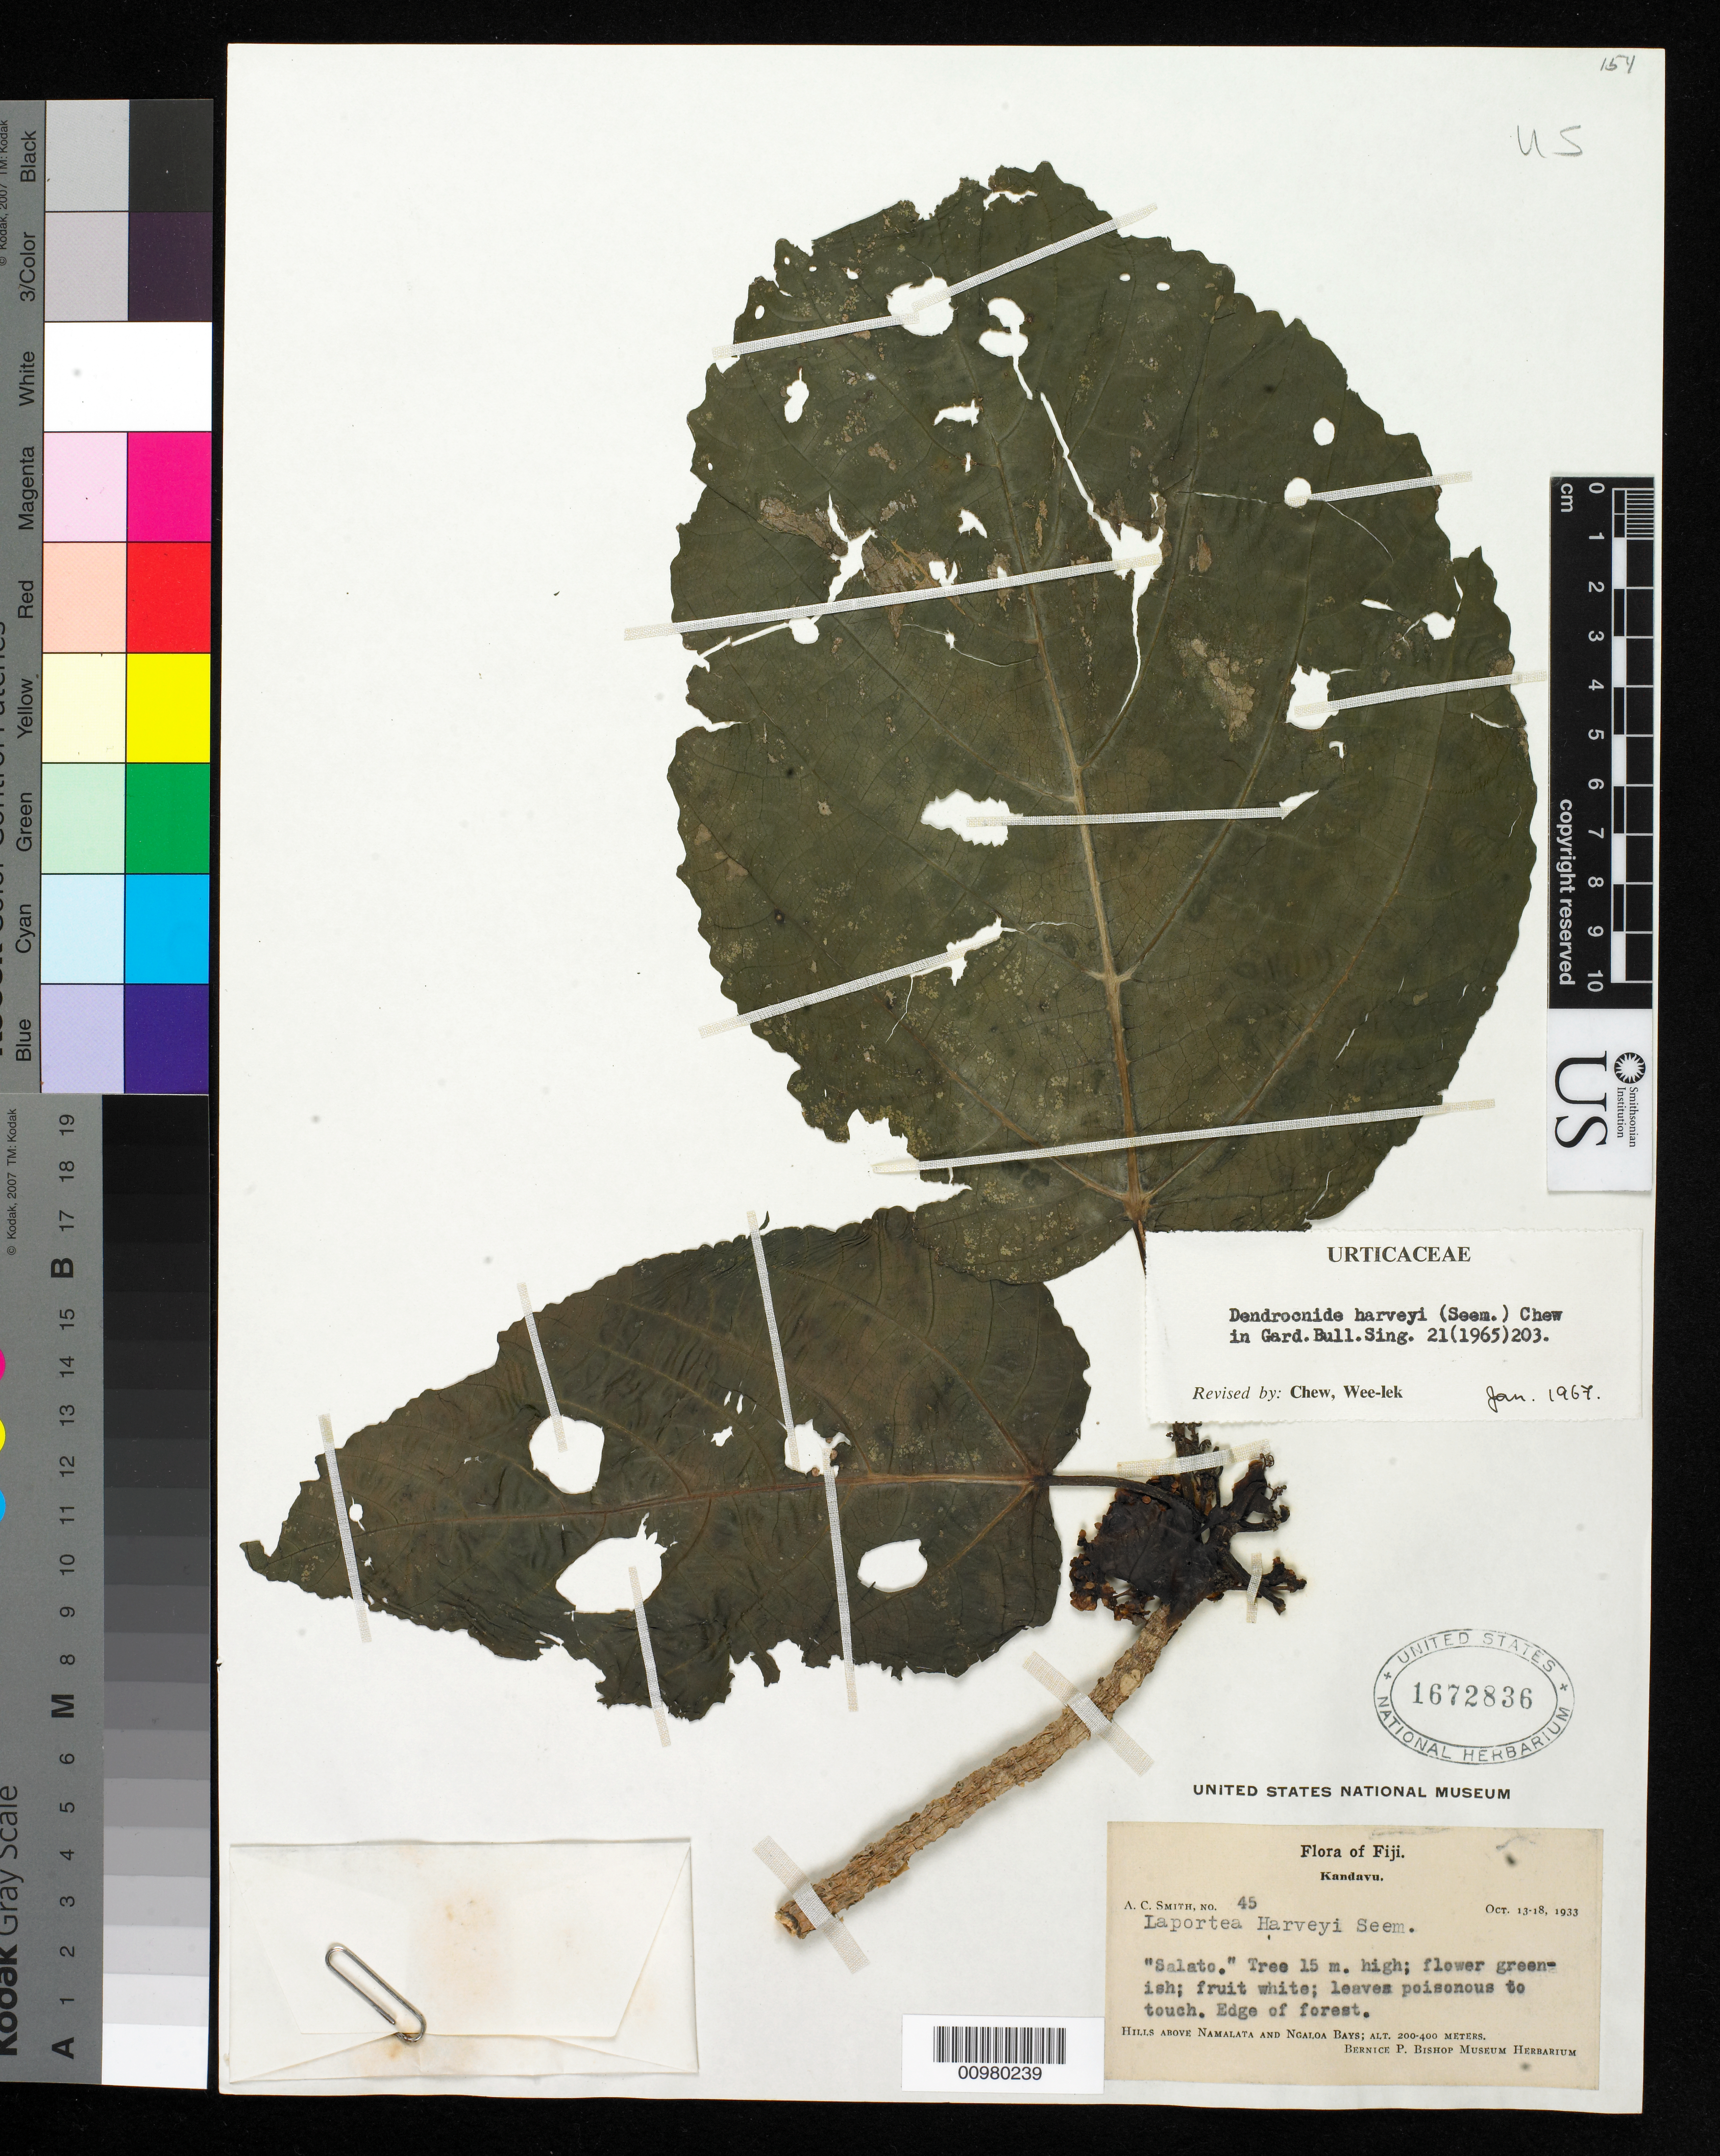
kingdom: Plantae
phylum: Tracheophyta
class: Magnoliopsida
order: Rosales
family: Urticaceae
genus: Dendrocnide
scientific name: Dendrocnide harveyi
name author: (Seem.) Chew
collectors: C. A. Smith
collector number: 45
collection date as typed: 13 Oct 1933 to 18 Oct 1933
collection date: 1933-10-13/1933-10-18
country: Fiji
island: Kadavu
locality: Hills above Namalata and Ngaloa Bays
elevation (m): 200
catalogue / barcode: US 1672836